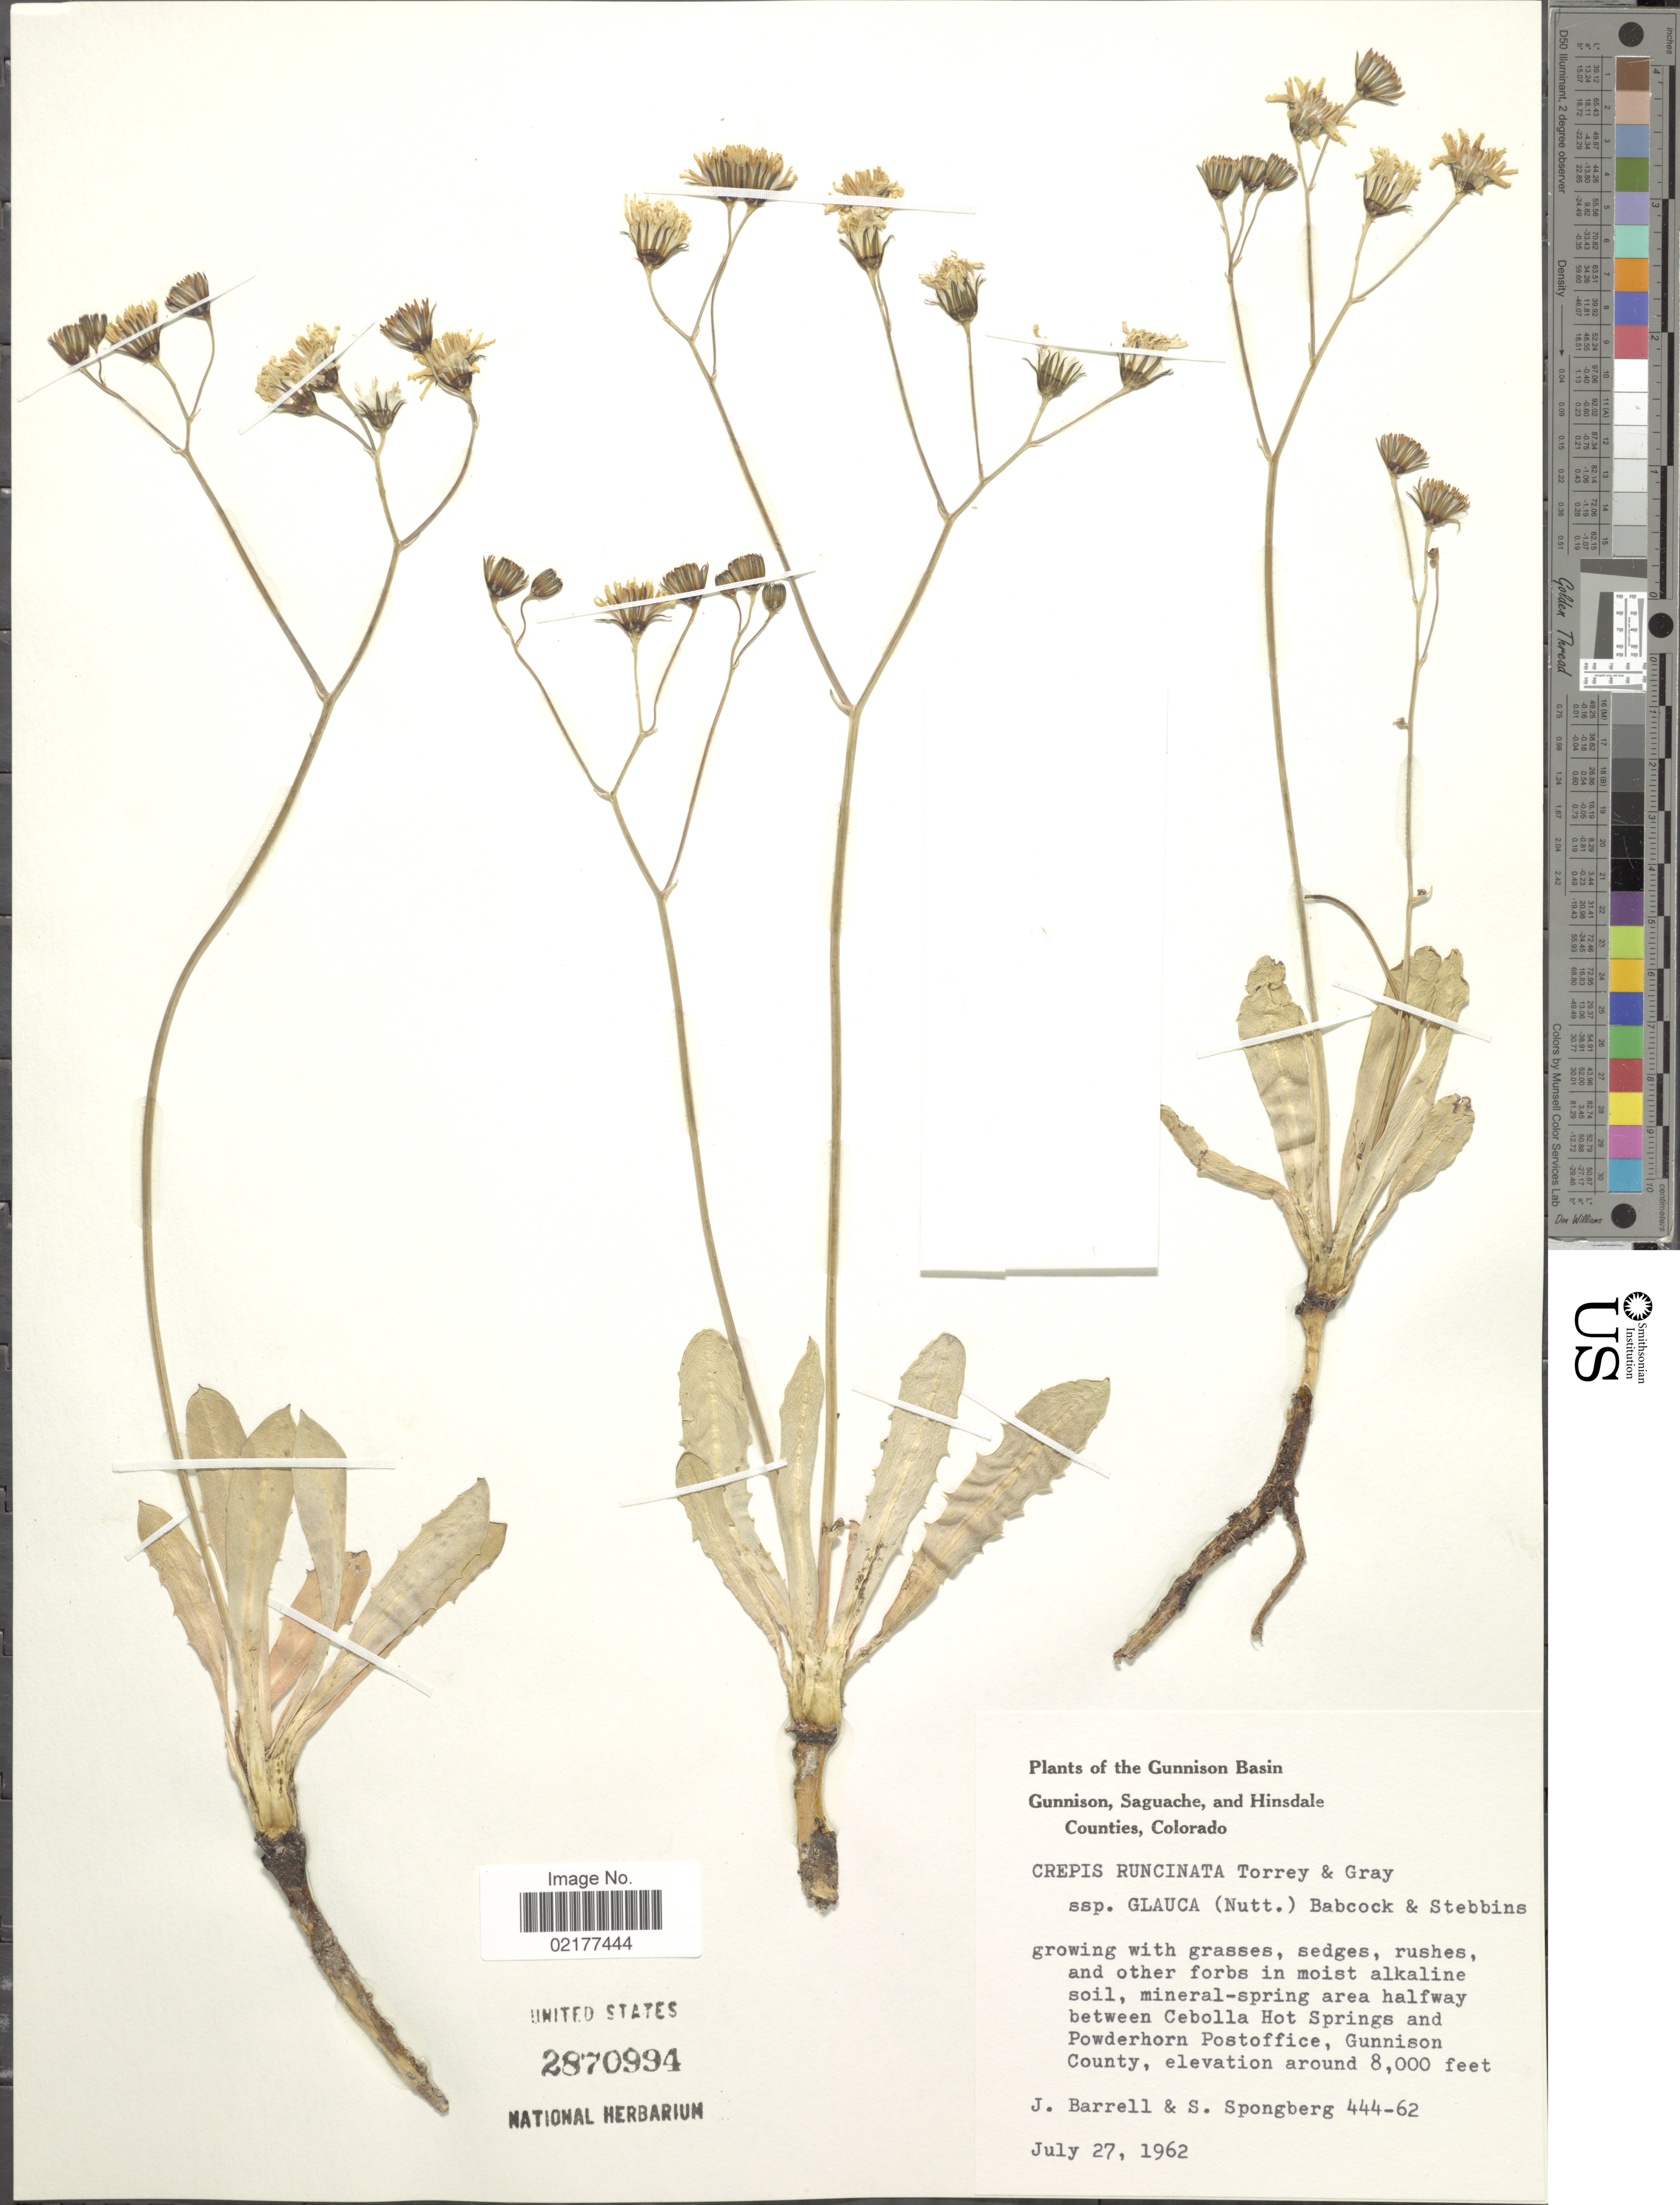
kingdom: Plantae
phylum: Tracheophyta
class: Magnoliopsida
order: Asterales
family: Asteraceae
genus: Crepis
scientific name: Crepis runcinata subsp. glauca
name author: (Nutt.) Babc. & Stebbins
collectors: J. Barrell & S. A.Spongberg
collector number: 444-62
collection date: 1962-07-27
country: United States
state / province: Colorado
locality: Gunnison Basin. between Cebolla Hot Springs and Powderhorn Postoffice, Gunnison County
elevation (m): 2438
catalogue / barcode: US 2870994